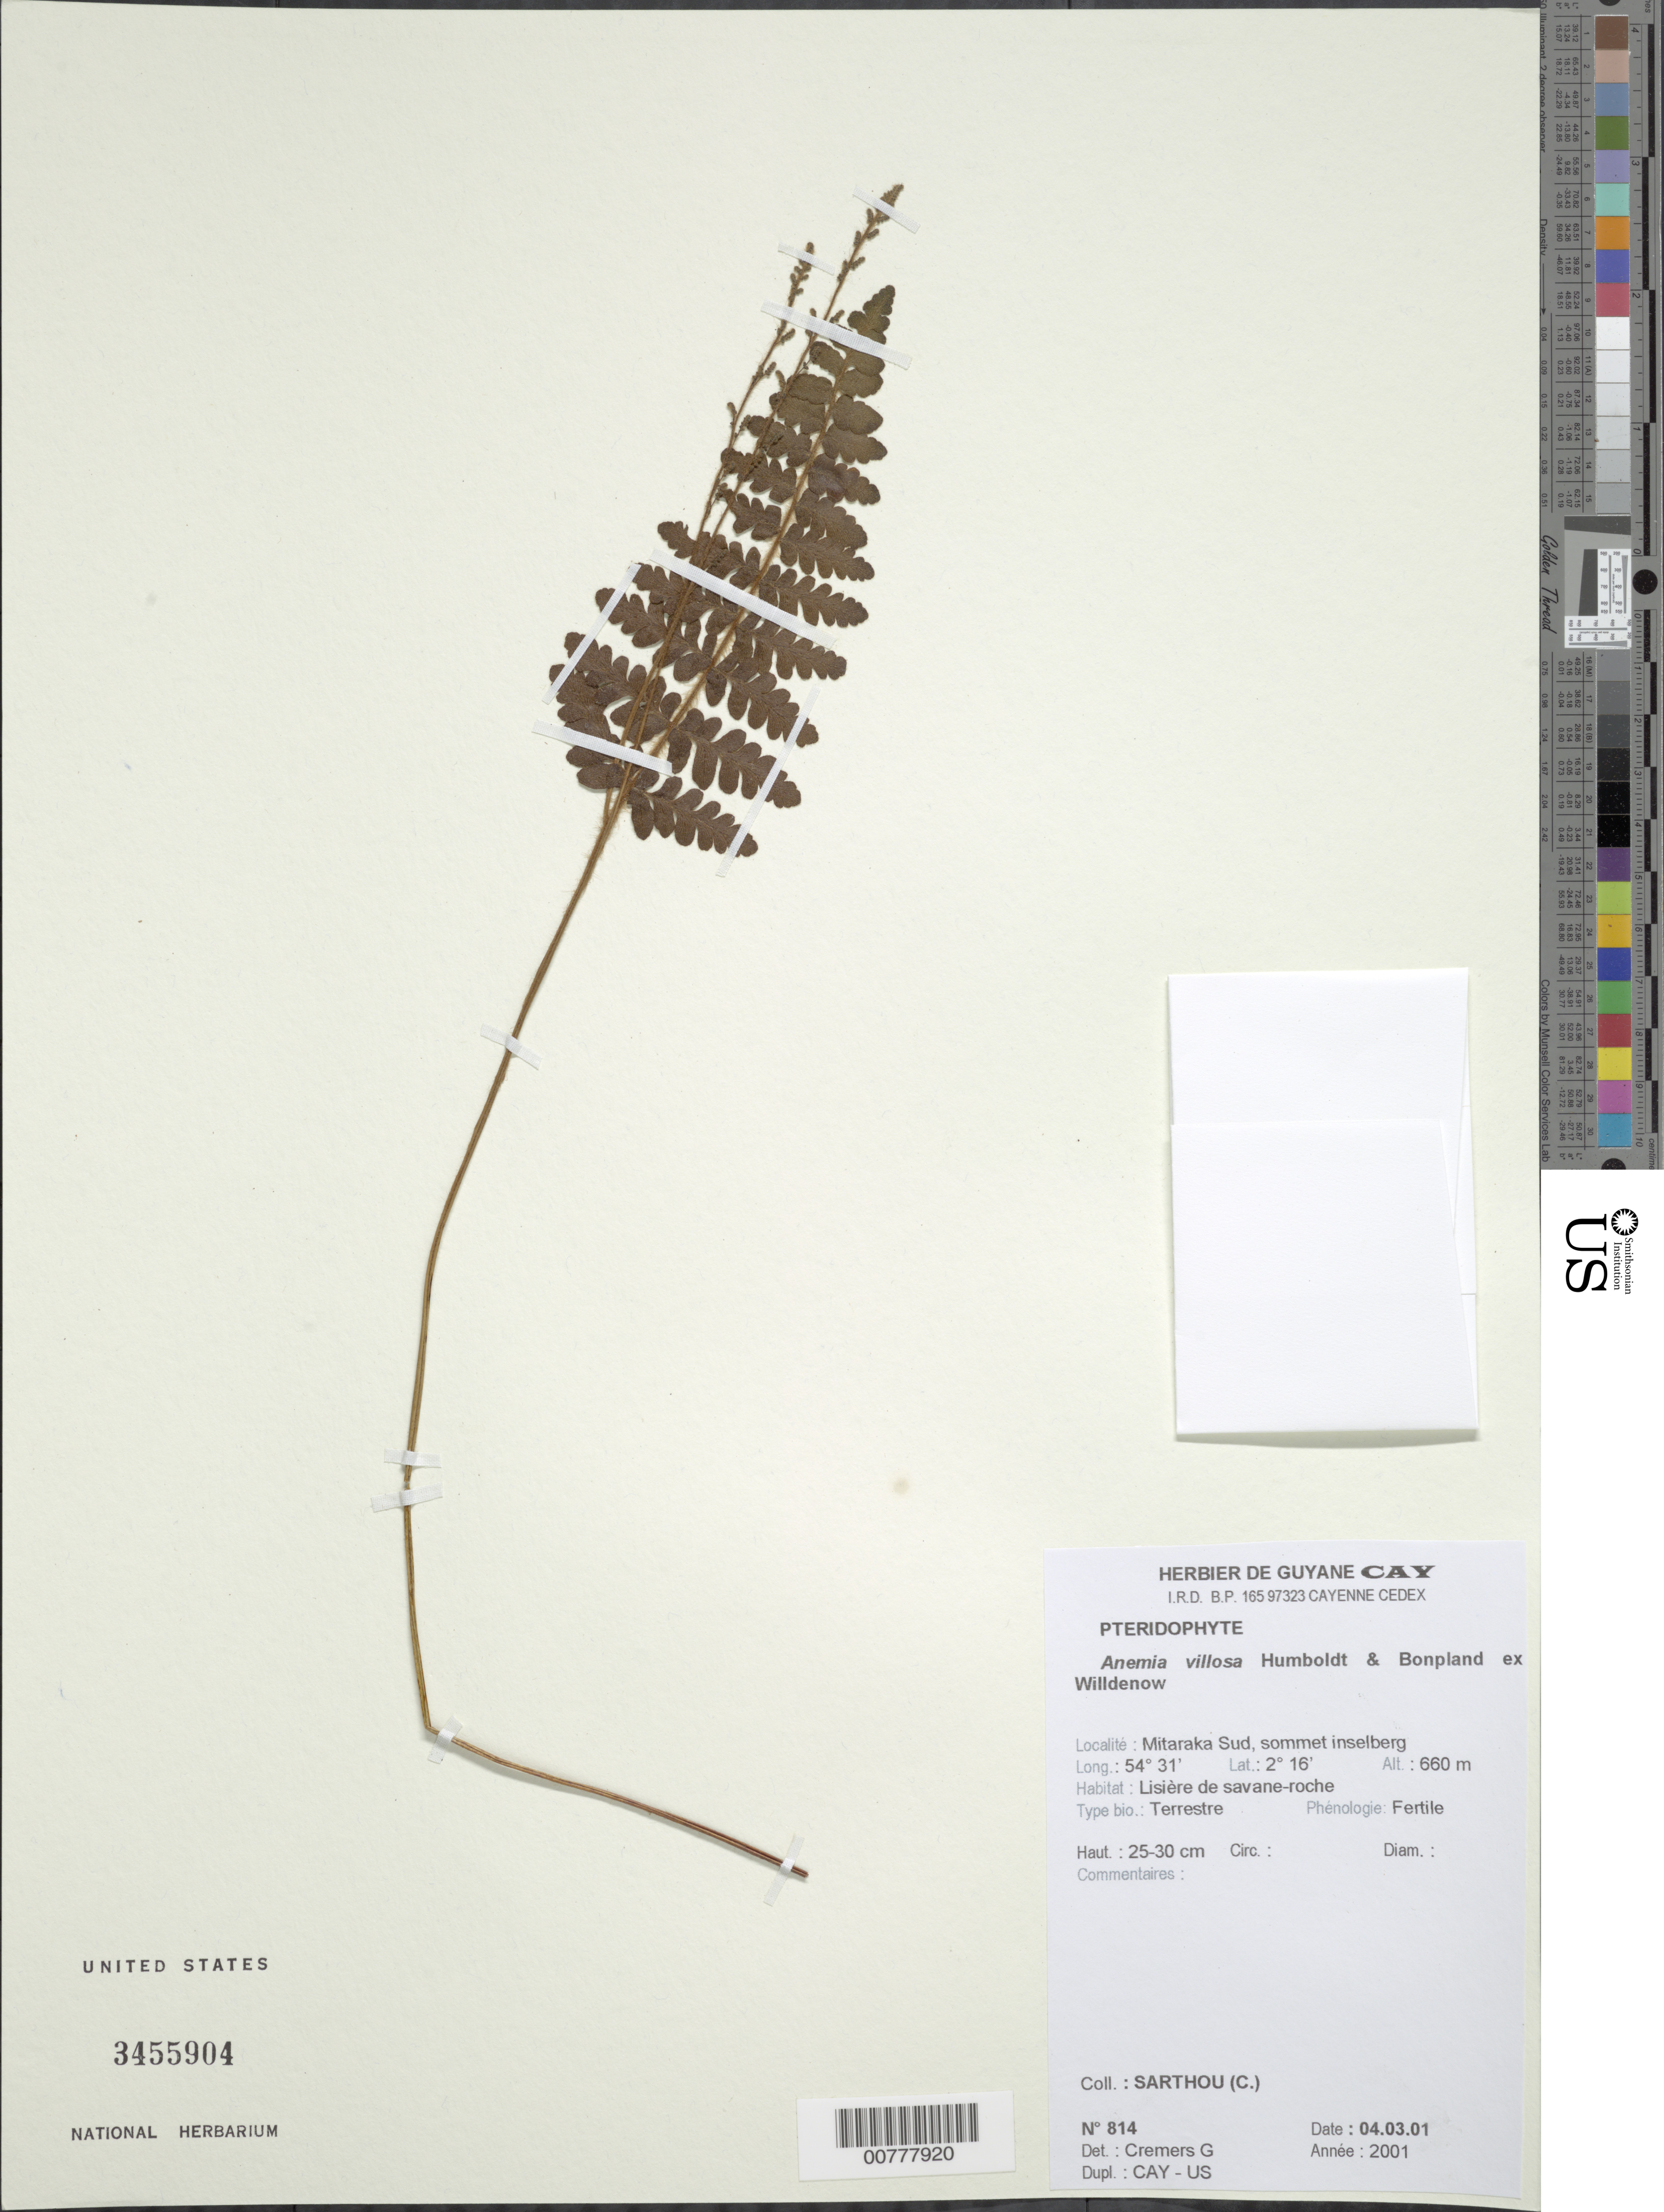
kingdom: Plantae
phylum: Tracheophyta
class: Polypodiopsida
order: Schizaeales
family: Anemiaceae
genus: Anemia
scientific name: Anemia villosa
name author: Humb. & Bonpl. ex Willd.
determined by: Cremers, Georges A.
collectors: C. Sarthou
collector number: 814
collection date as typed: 4-Mar-01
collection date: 2001-03-04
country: French Guiana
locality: Mitaraka Sud, sommet inselberg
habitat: Lisière de savane-roche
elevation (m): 660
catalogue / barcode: US 3455904